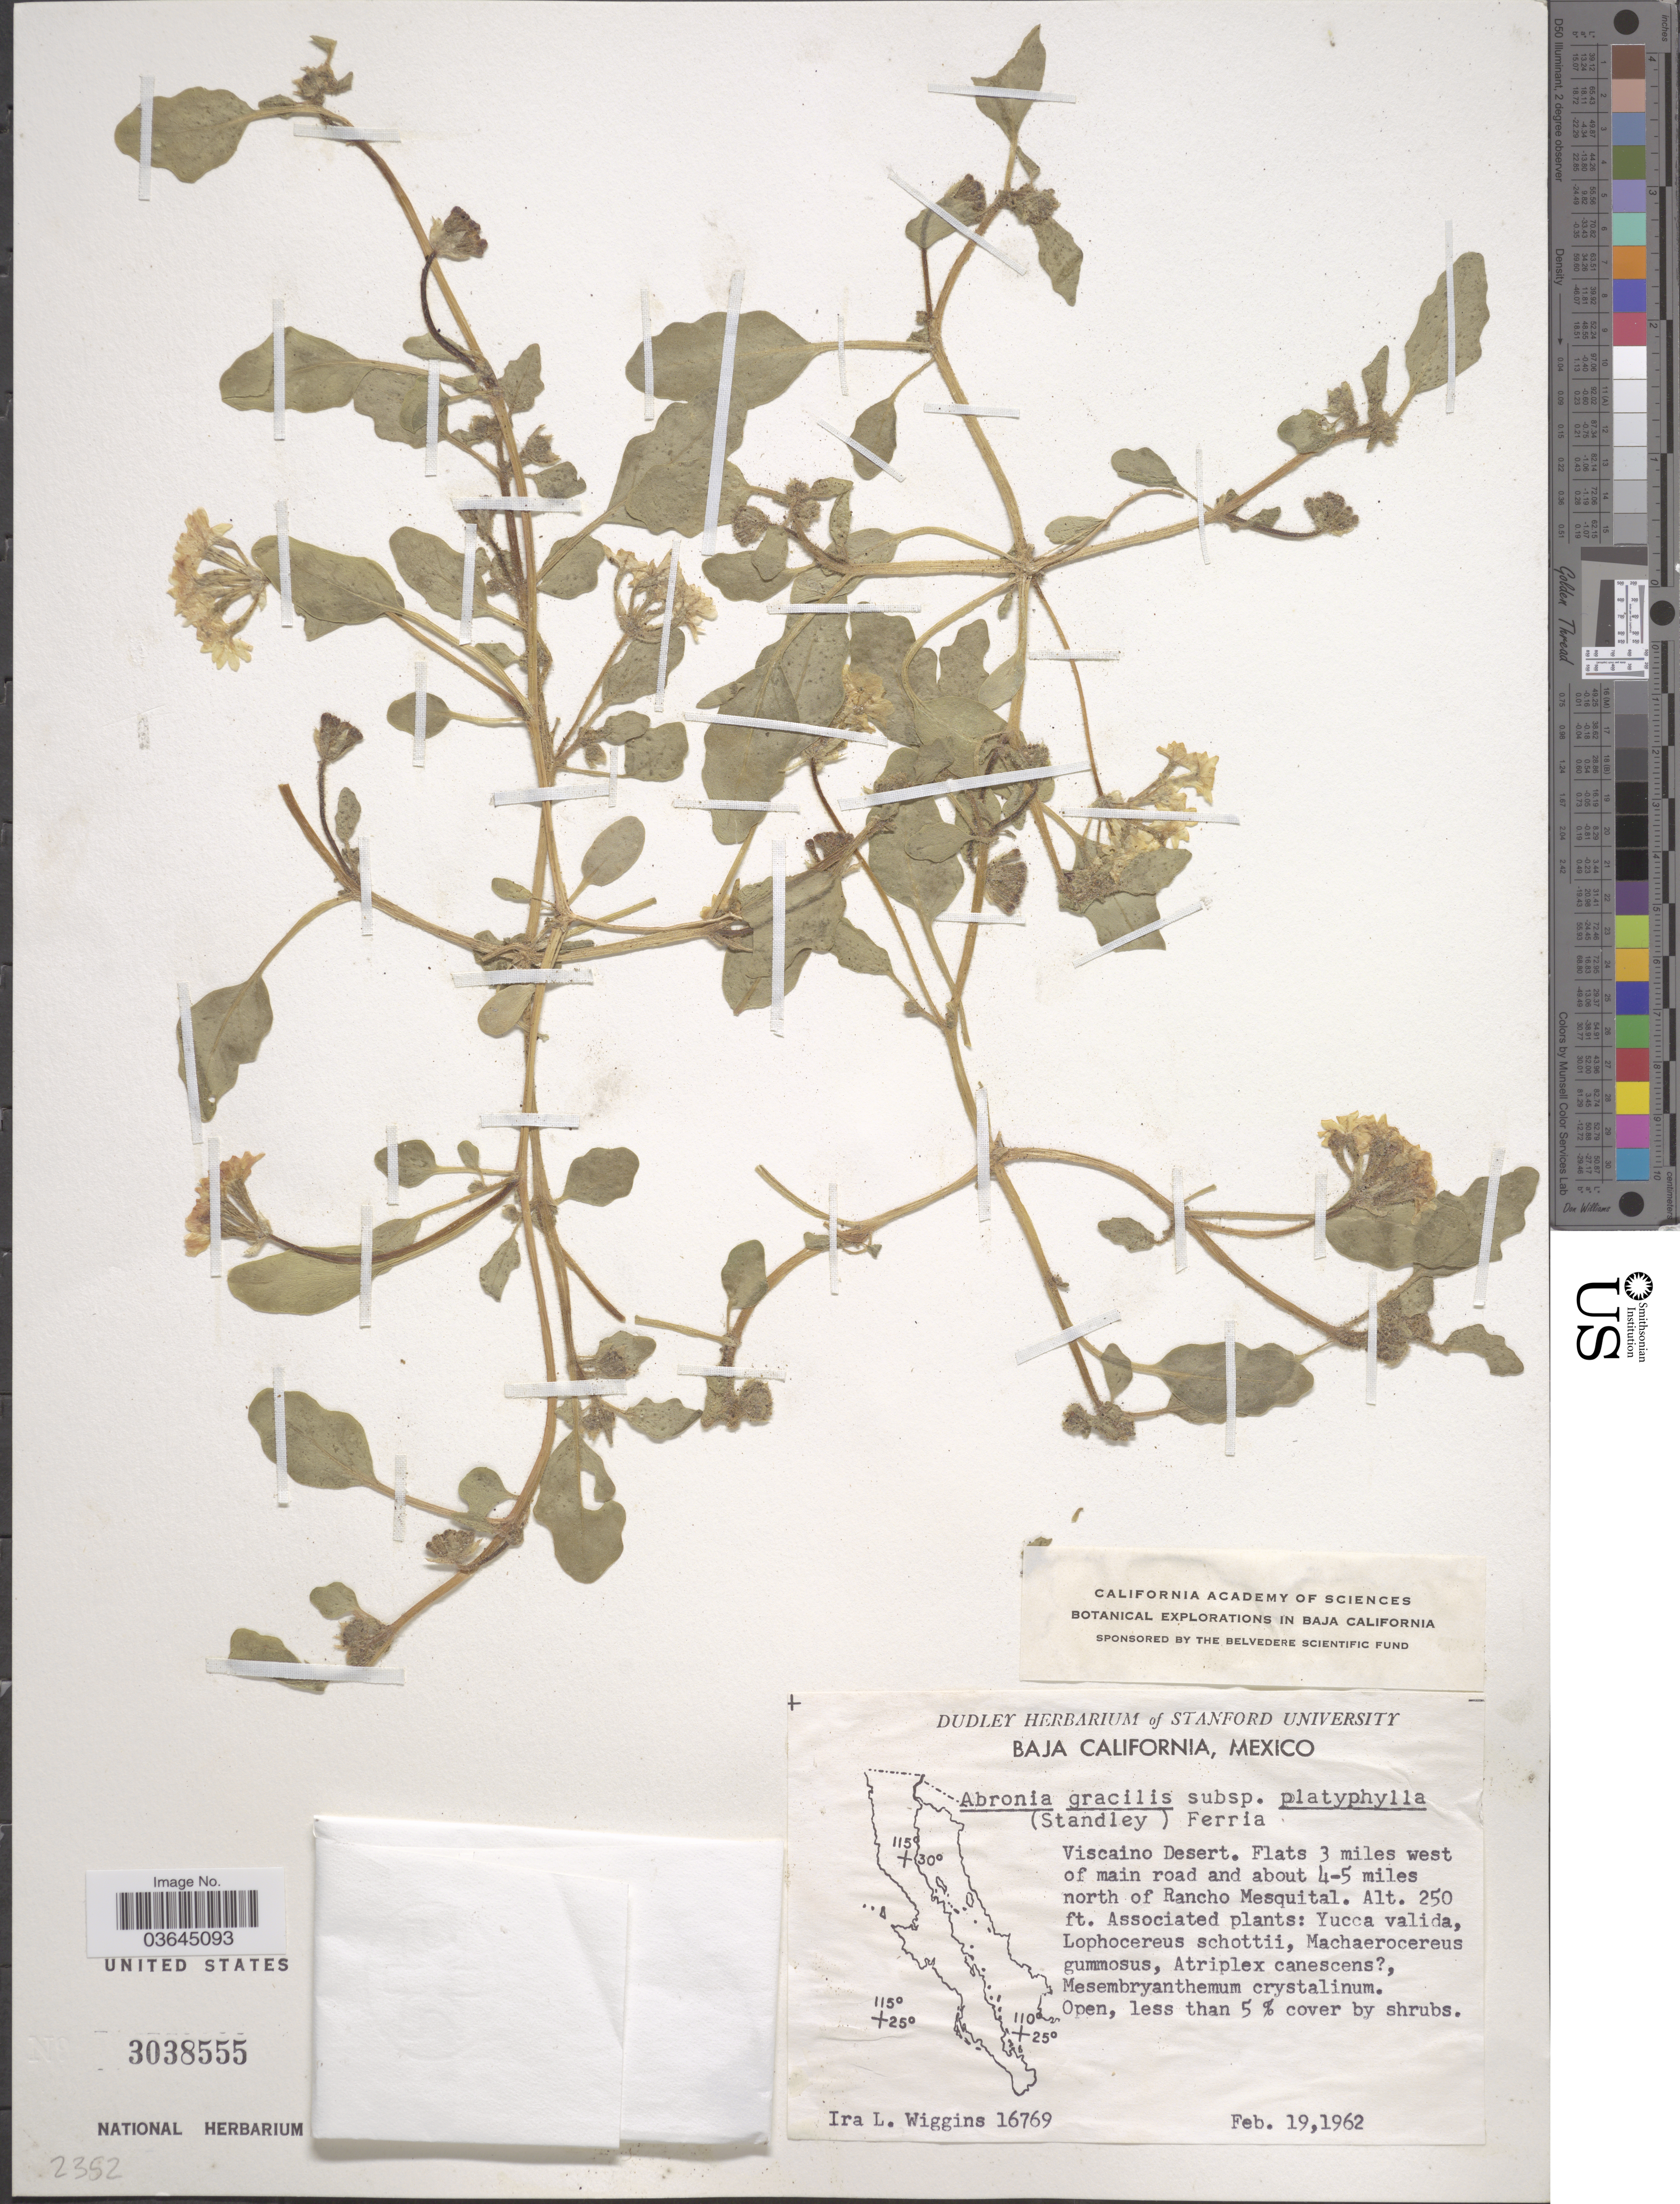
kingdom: Plantae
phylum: Tracheophyta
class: Magnoliopsida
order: Caryophyllales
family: Nyctaginaceae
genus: Abronia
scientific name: Abronia gracilis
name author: Benth.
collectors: I. L. Wiggins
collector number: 16769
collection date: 1962-02-19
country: Mexico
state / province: Baja California Norte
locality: Viscaino Desert. Flats 3 miles west of main road and about 4-5 miles north of Rancho Mesquital.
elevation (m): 76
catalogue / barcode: US 3038555